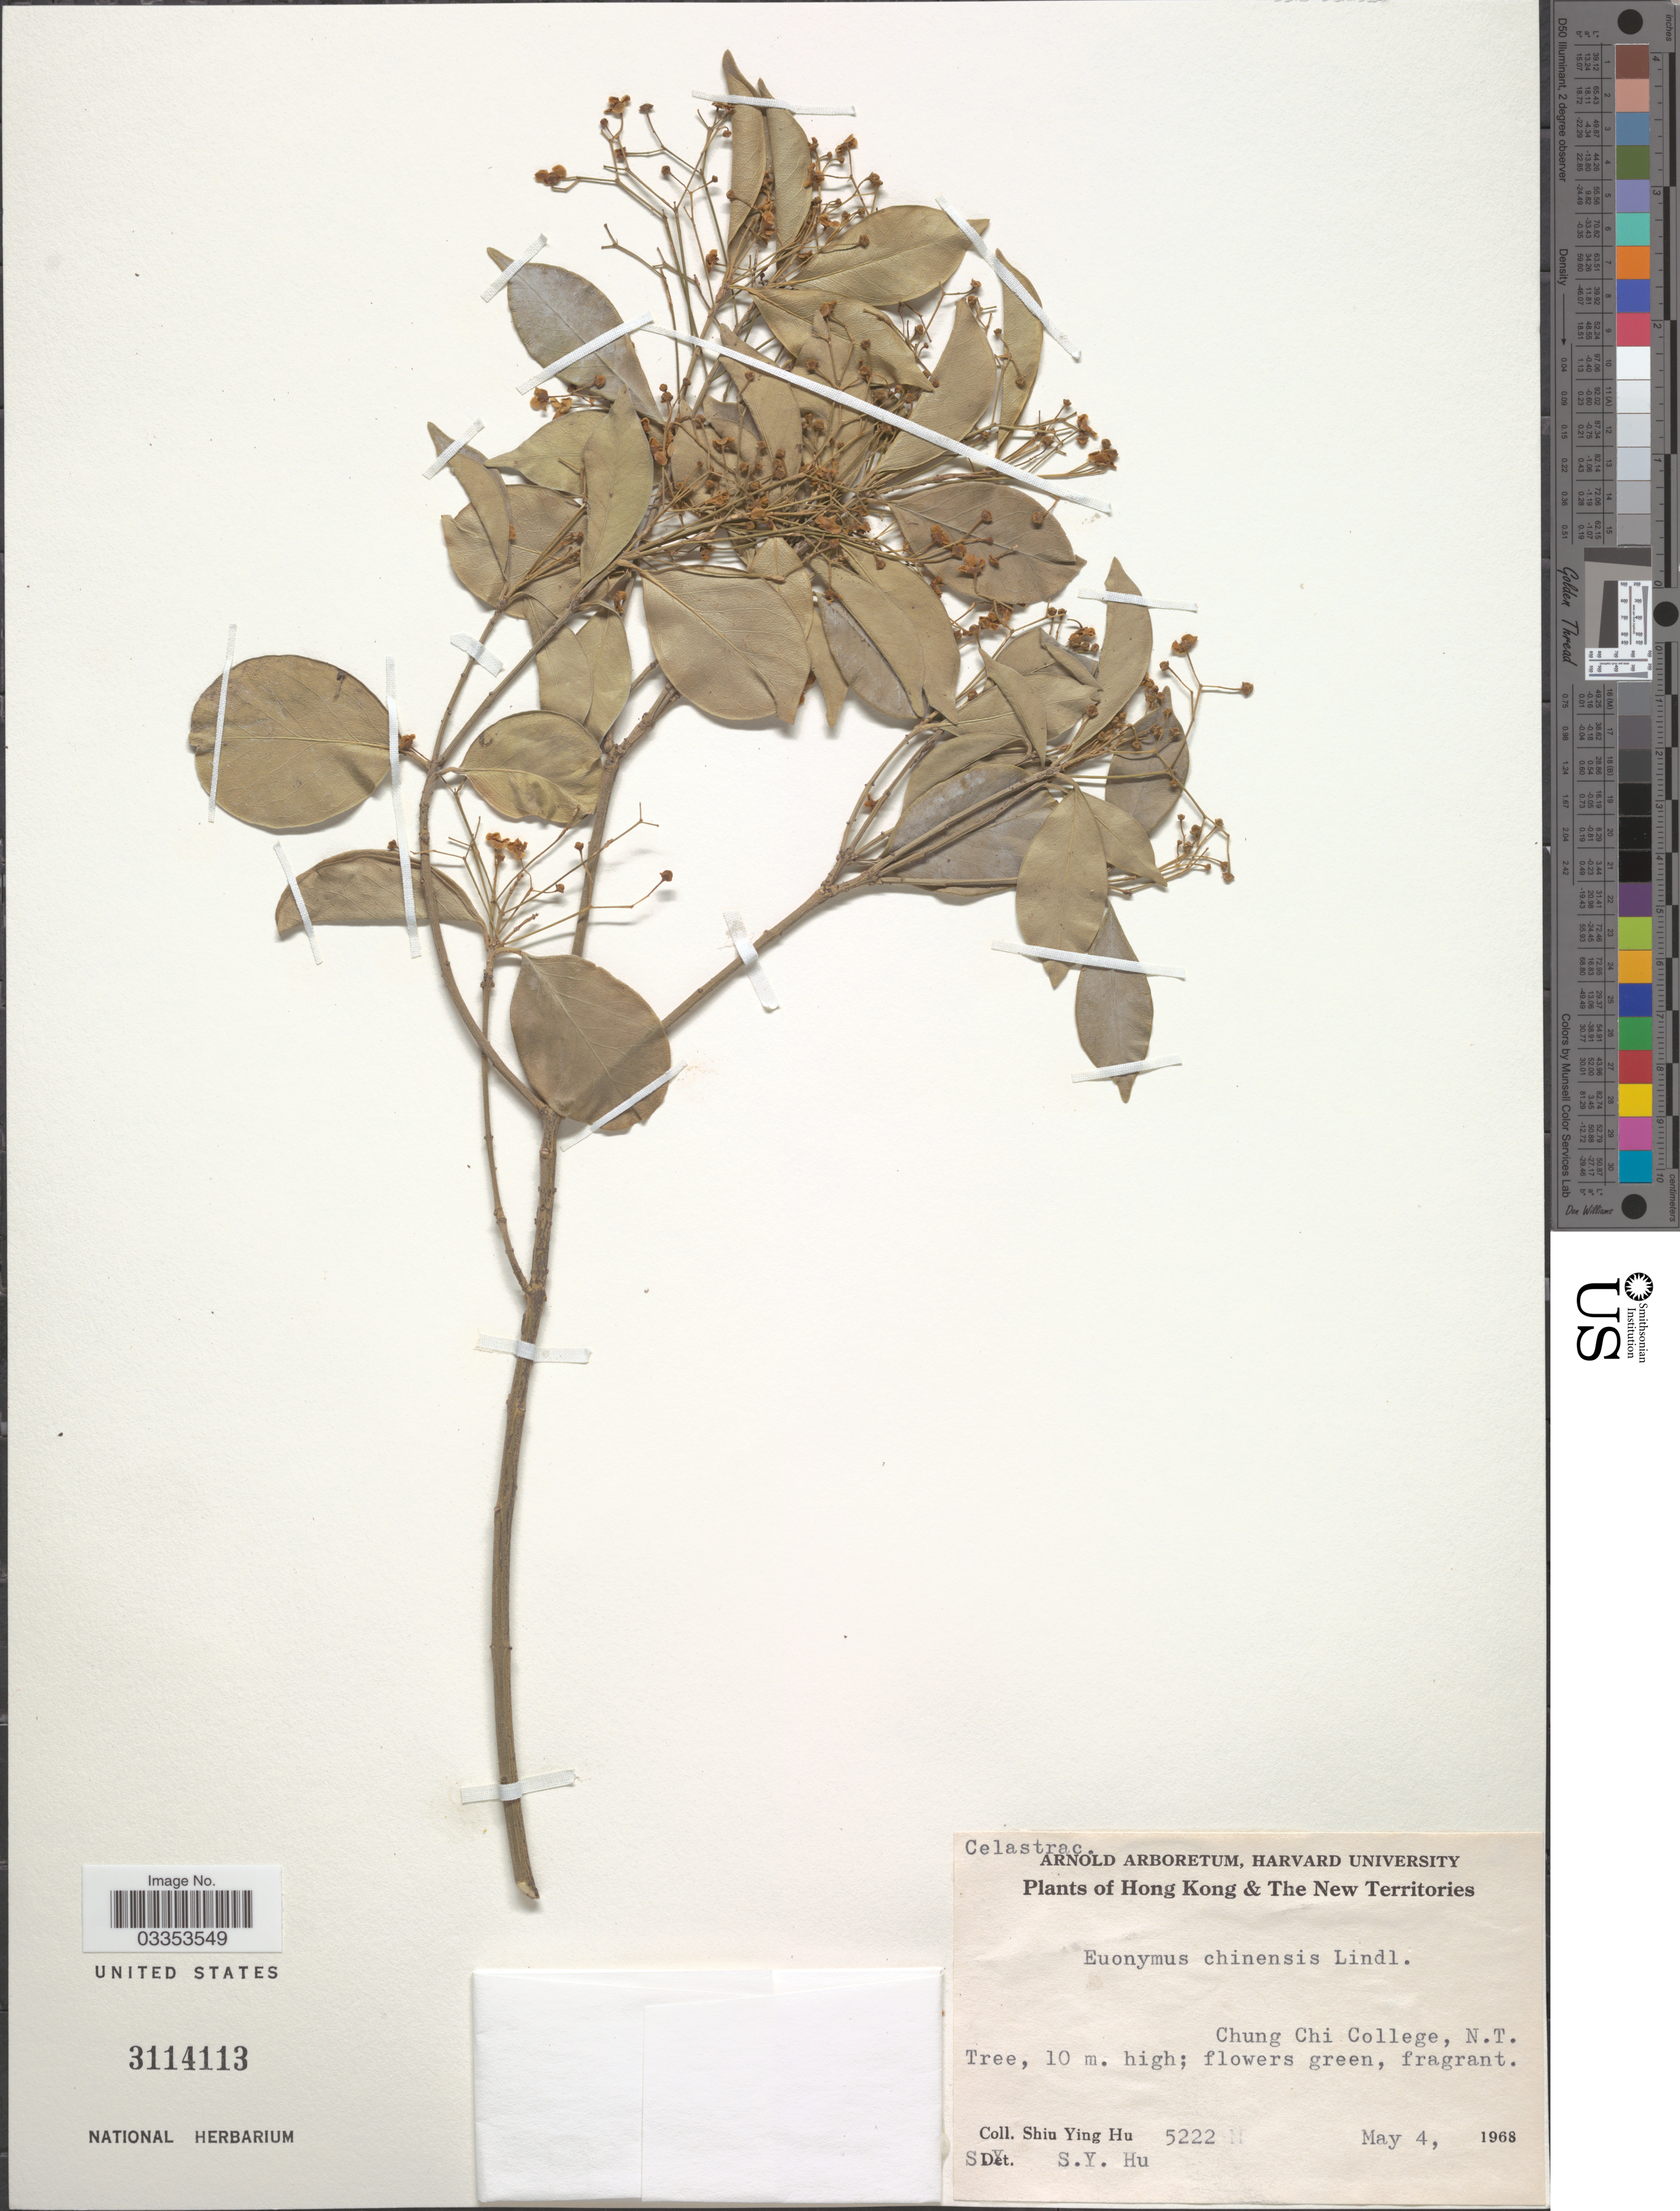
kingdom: Plantae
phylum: Tracheophyta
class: Magnoliopsida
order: Celastrales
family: Celastraceae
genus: Euonymus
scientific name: Euonymus nitidus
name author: Benth.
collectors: S. Y. Hu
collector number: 5222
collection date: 1968-05-04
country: China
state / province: Hong Kong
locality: The New Territories. Chung Chi College.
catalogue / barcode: US 3114113